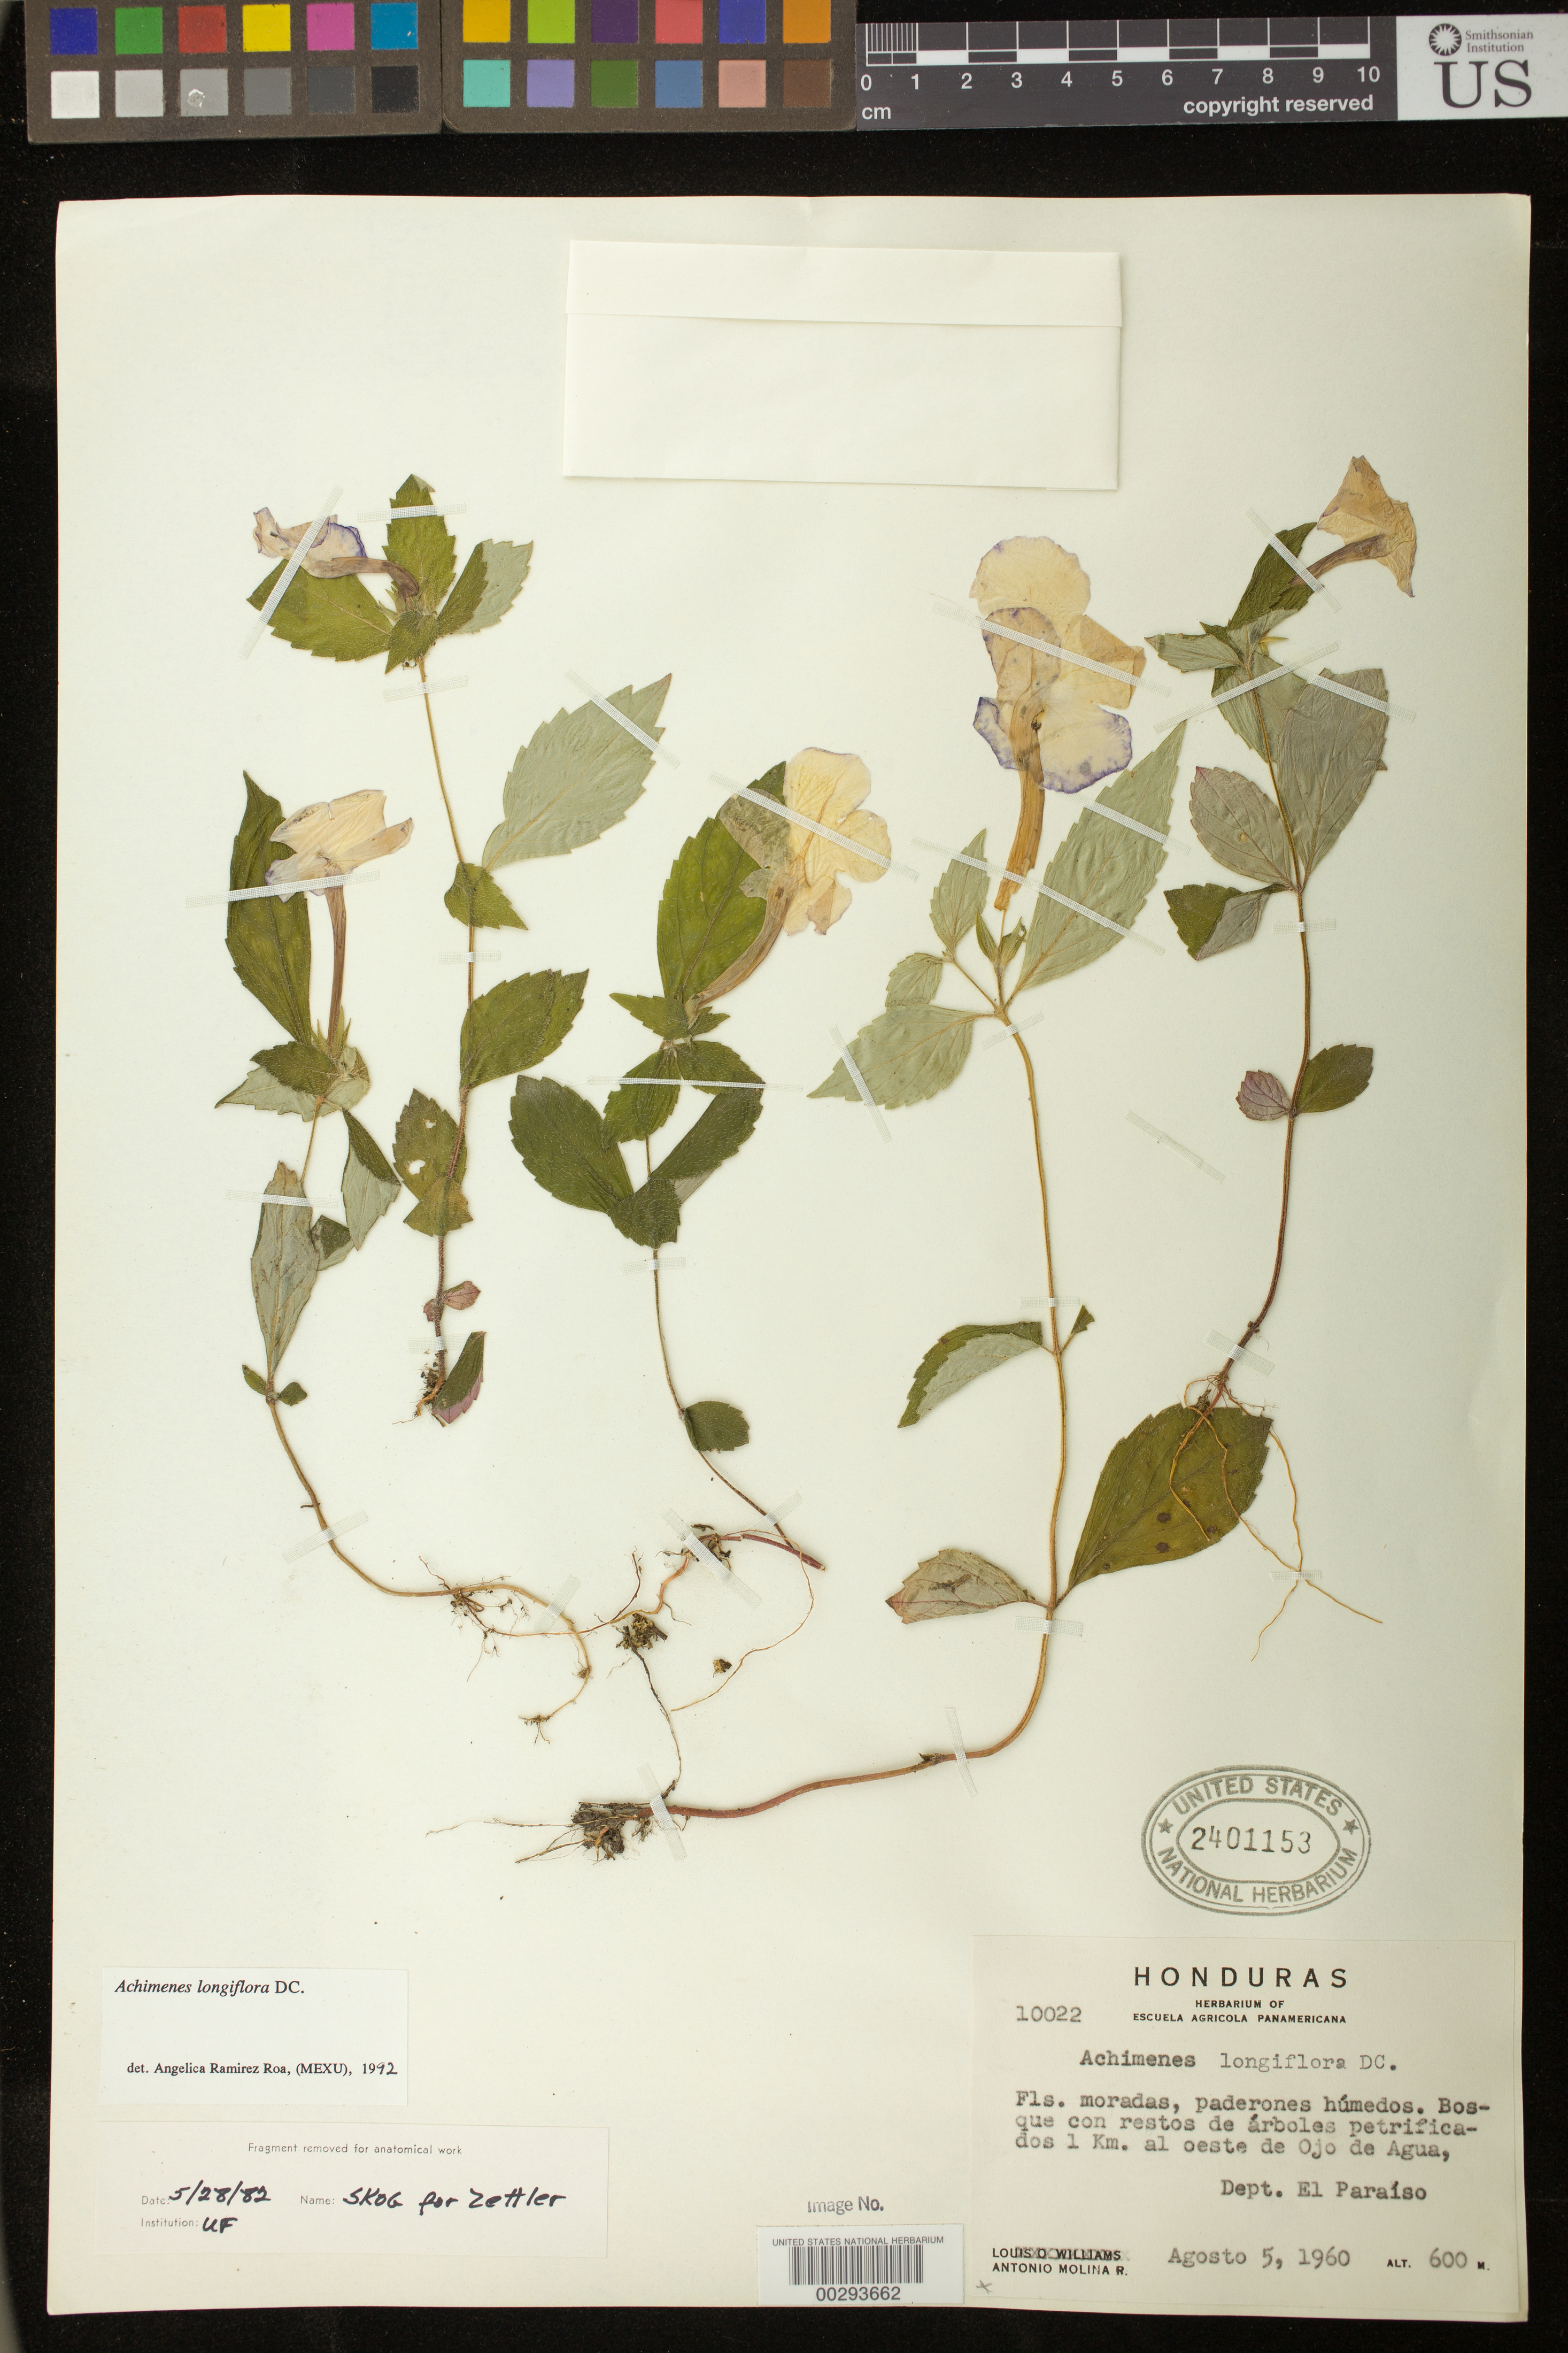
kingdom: Plantae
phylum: Tracheophyta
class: Magnoliopsida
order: Lamiales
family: Gesneriaceae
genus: Achimenes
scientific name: Achimenes longiflora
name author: DC.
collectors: A. Molina R.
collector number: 10022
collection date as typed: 05 Aug 1960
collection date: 1960-08-05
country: Honduras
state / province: El Paraíso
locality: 1 km W of Ojo de Agua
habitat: Forest ...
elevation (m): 600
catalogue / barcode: US 2401153